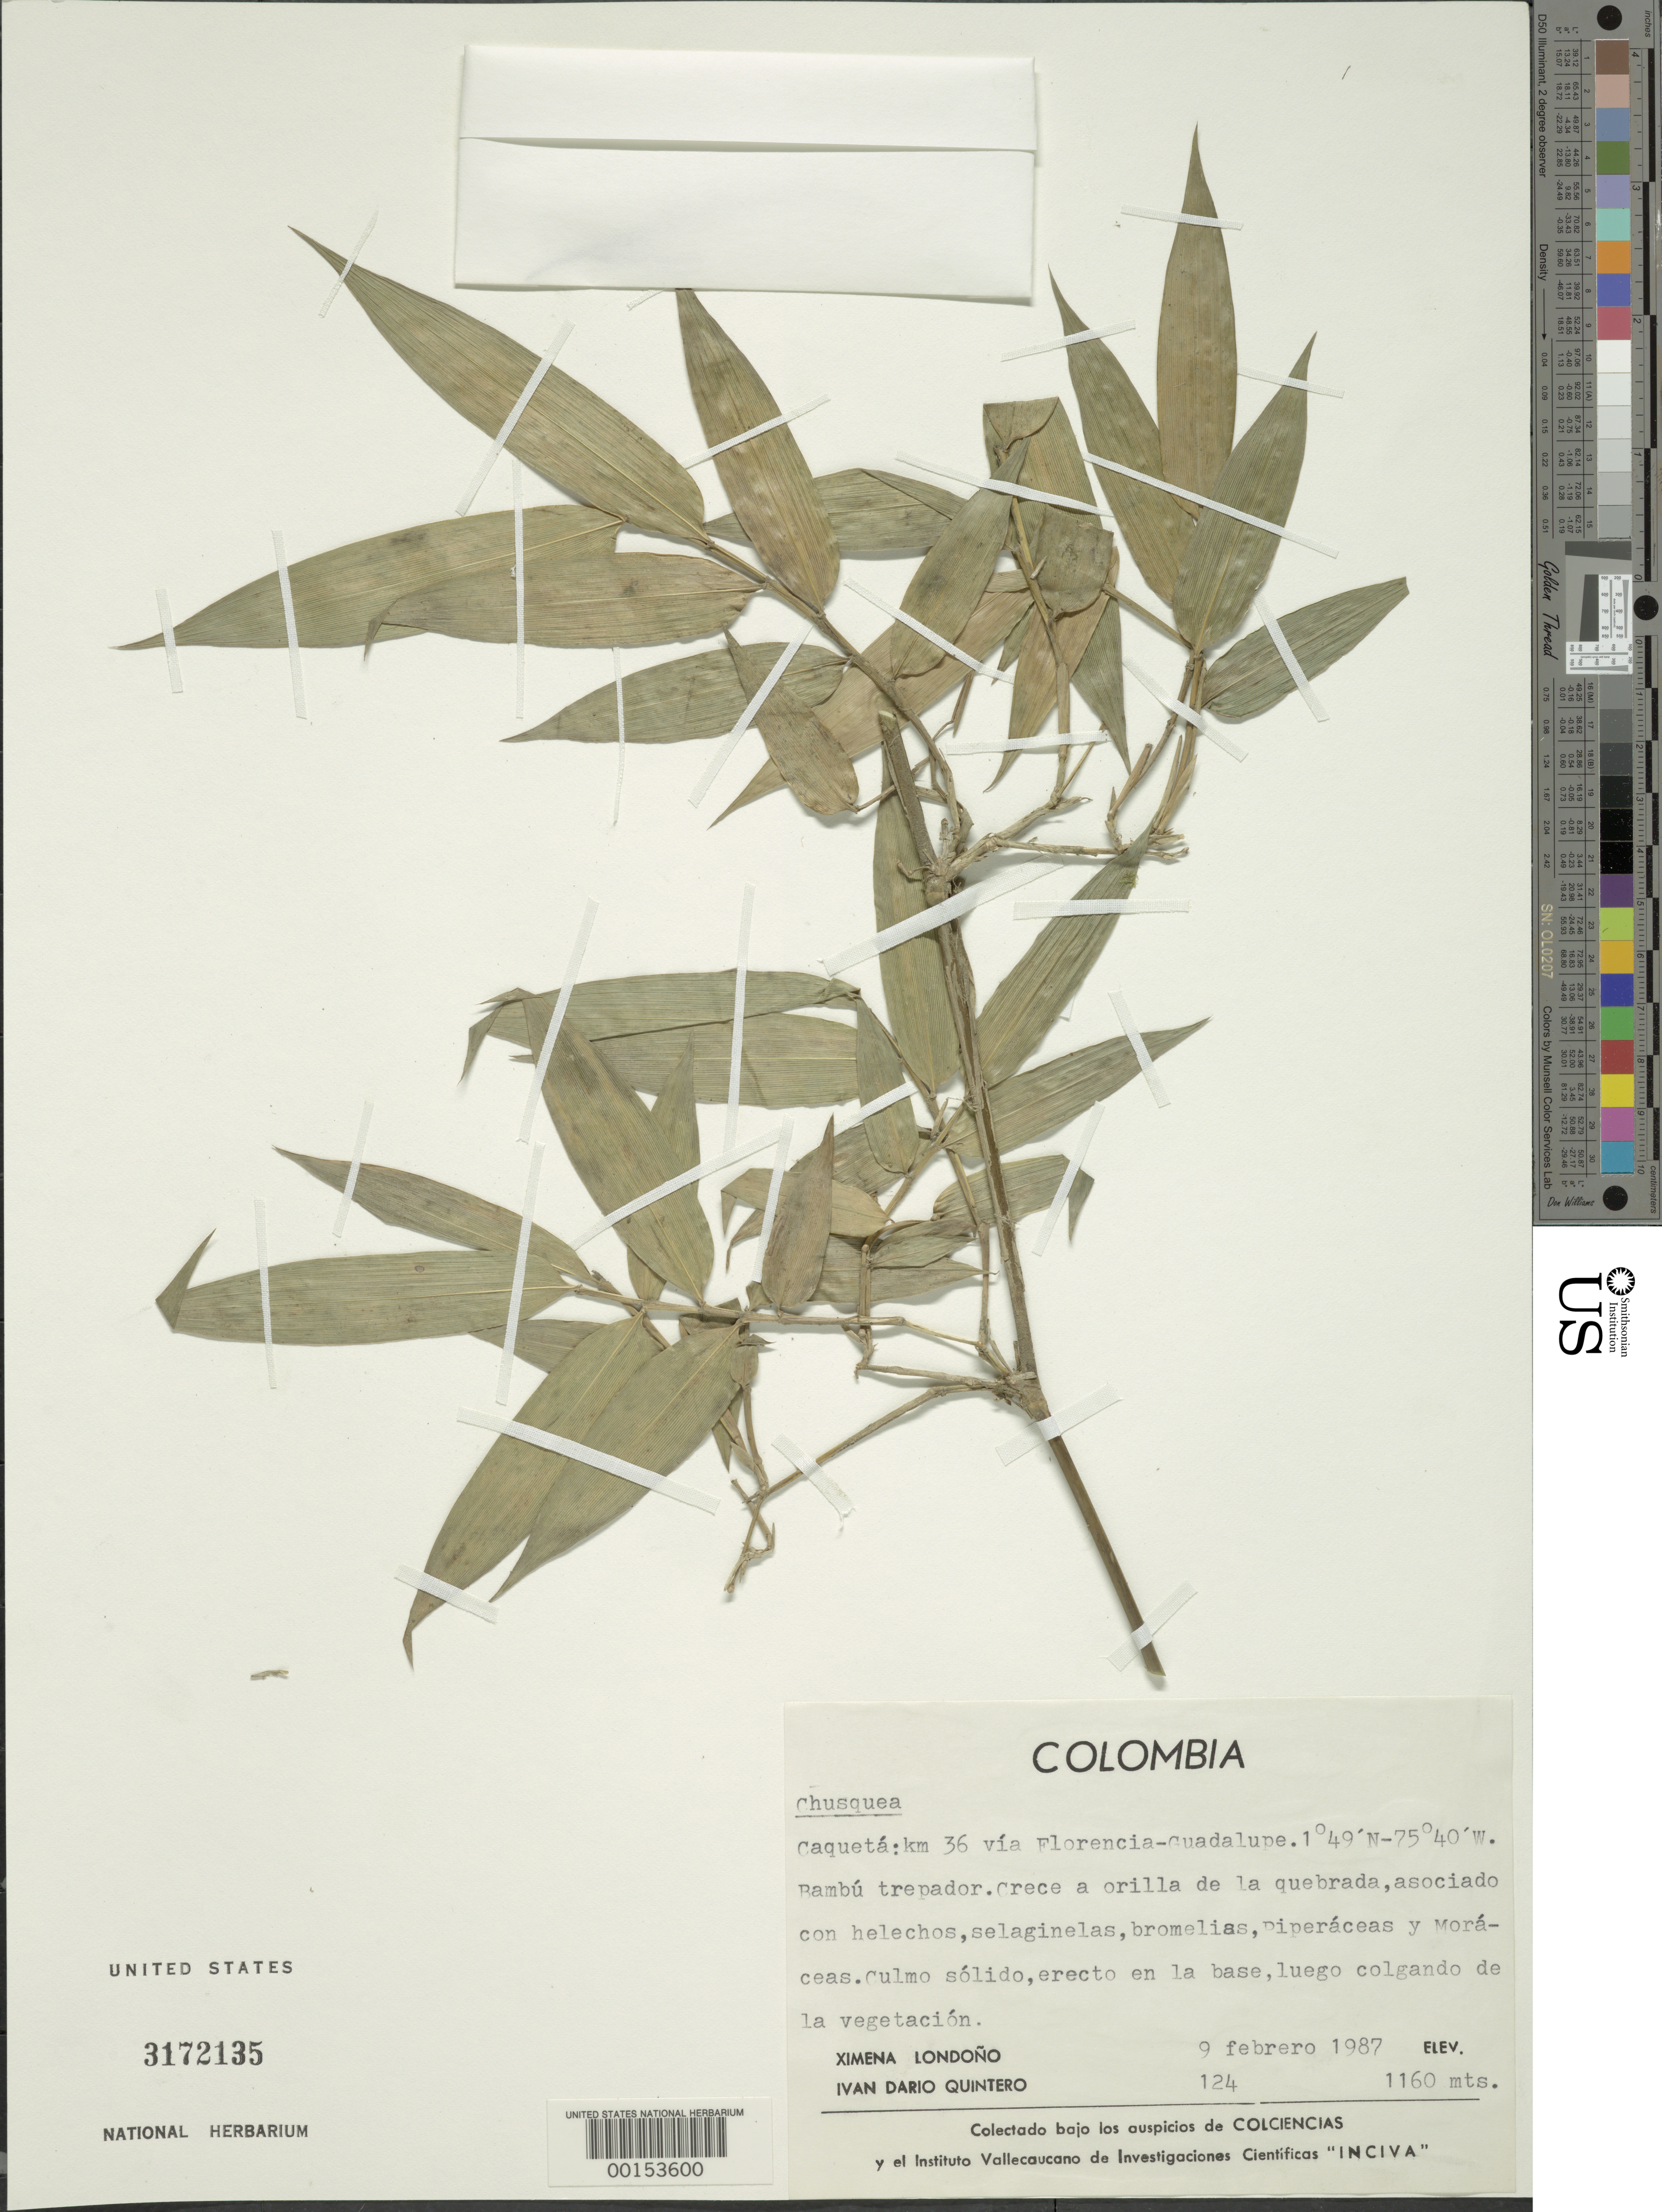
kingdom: Plantae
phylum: Tracheophyta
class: Liliopsida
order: Poales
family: Poaceae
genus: Chusquea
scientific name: Chusquea sp.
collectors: X. Londoño & I. Quintero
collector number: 124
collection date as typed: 09 Feb 1987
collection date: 1987-02-09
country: Colombia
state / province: Caquetá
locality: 36 km of Florencia - Guadeloupe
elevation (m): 1160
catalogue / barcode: US 3172135